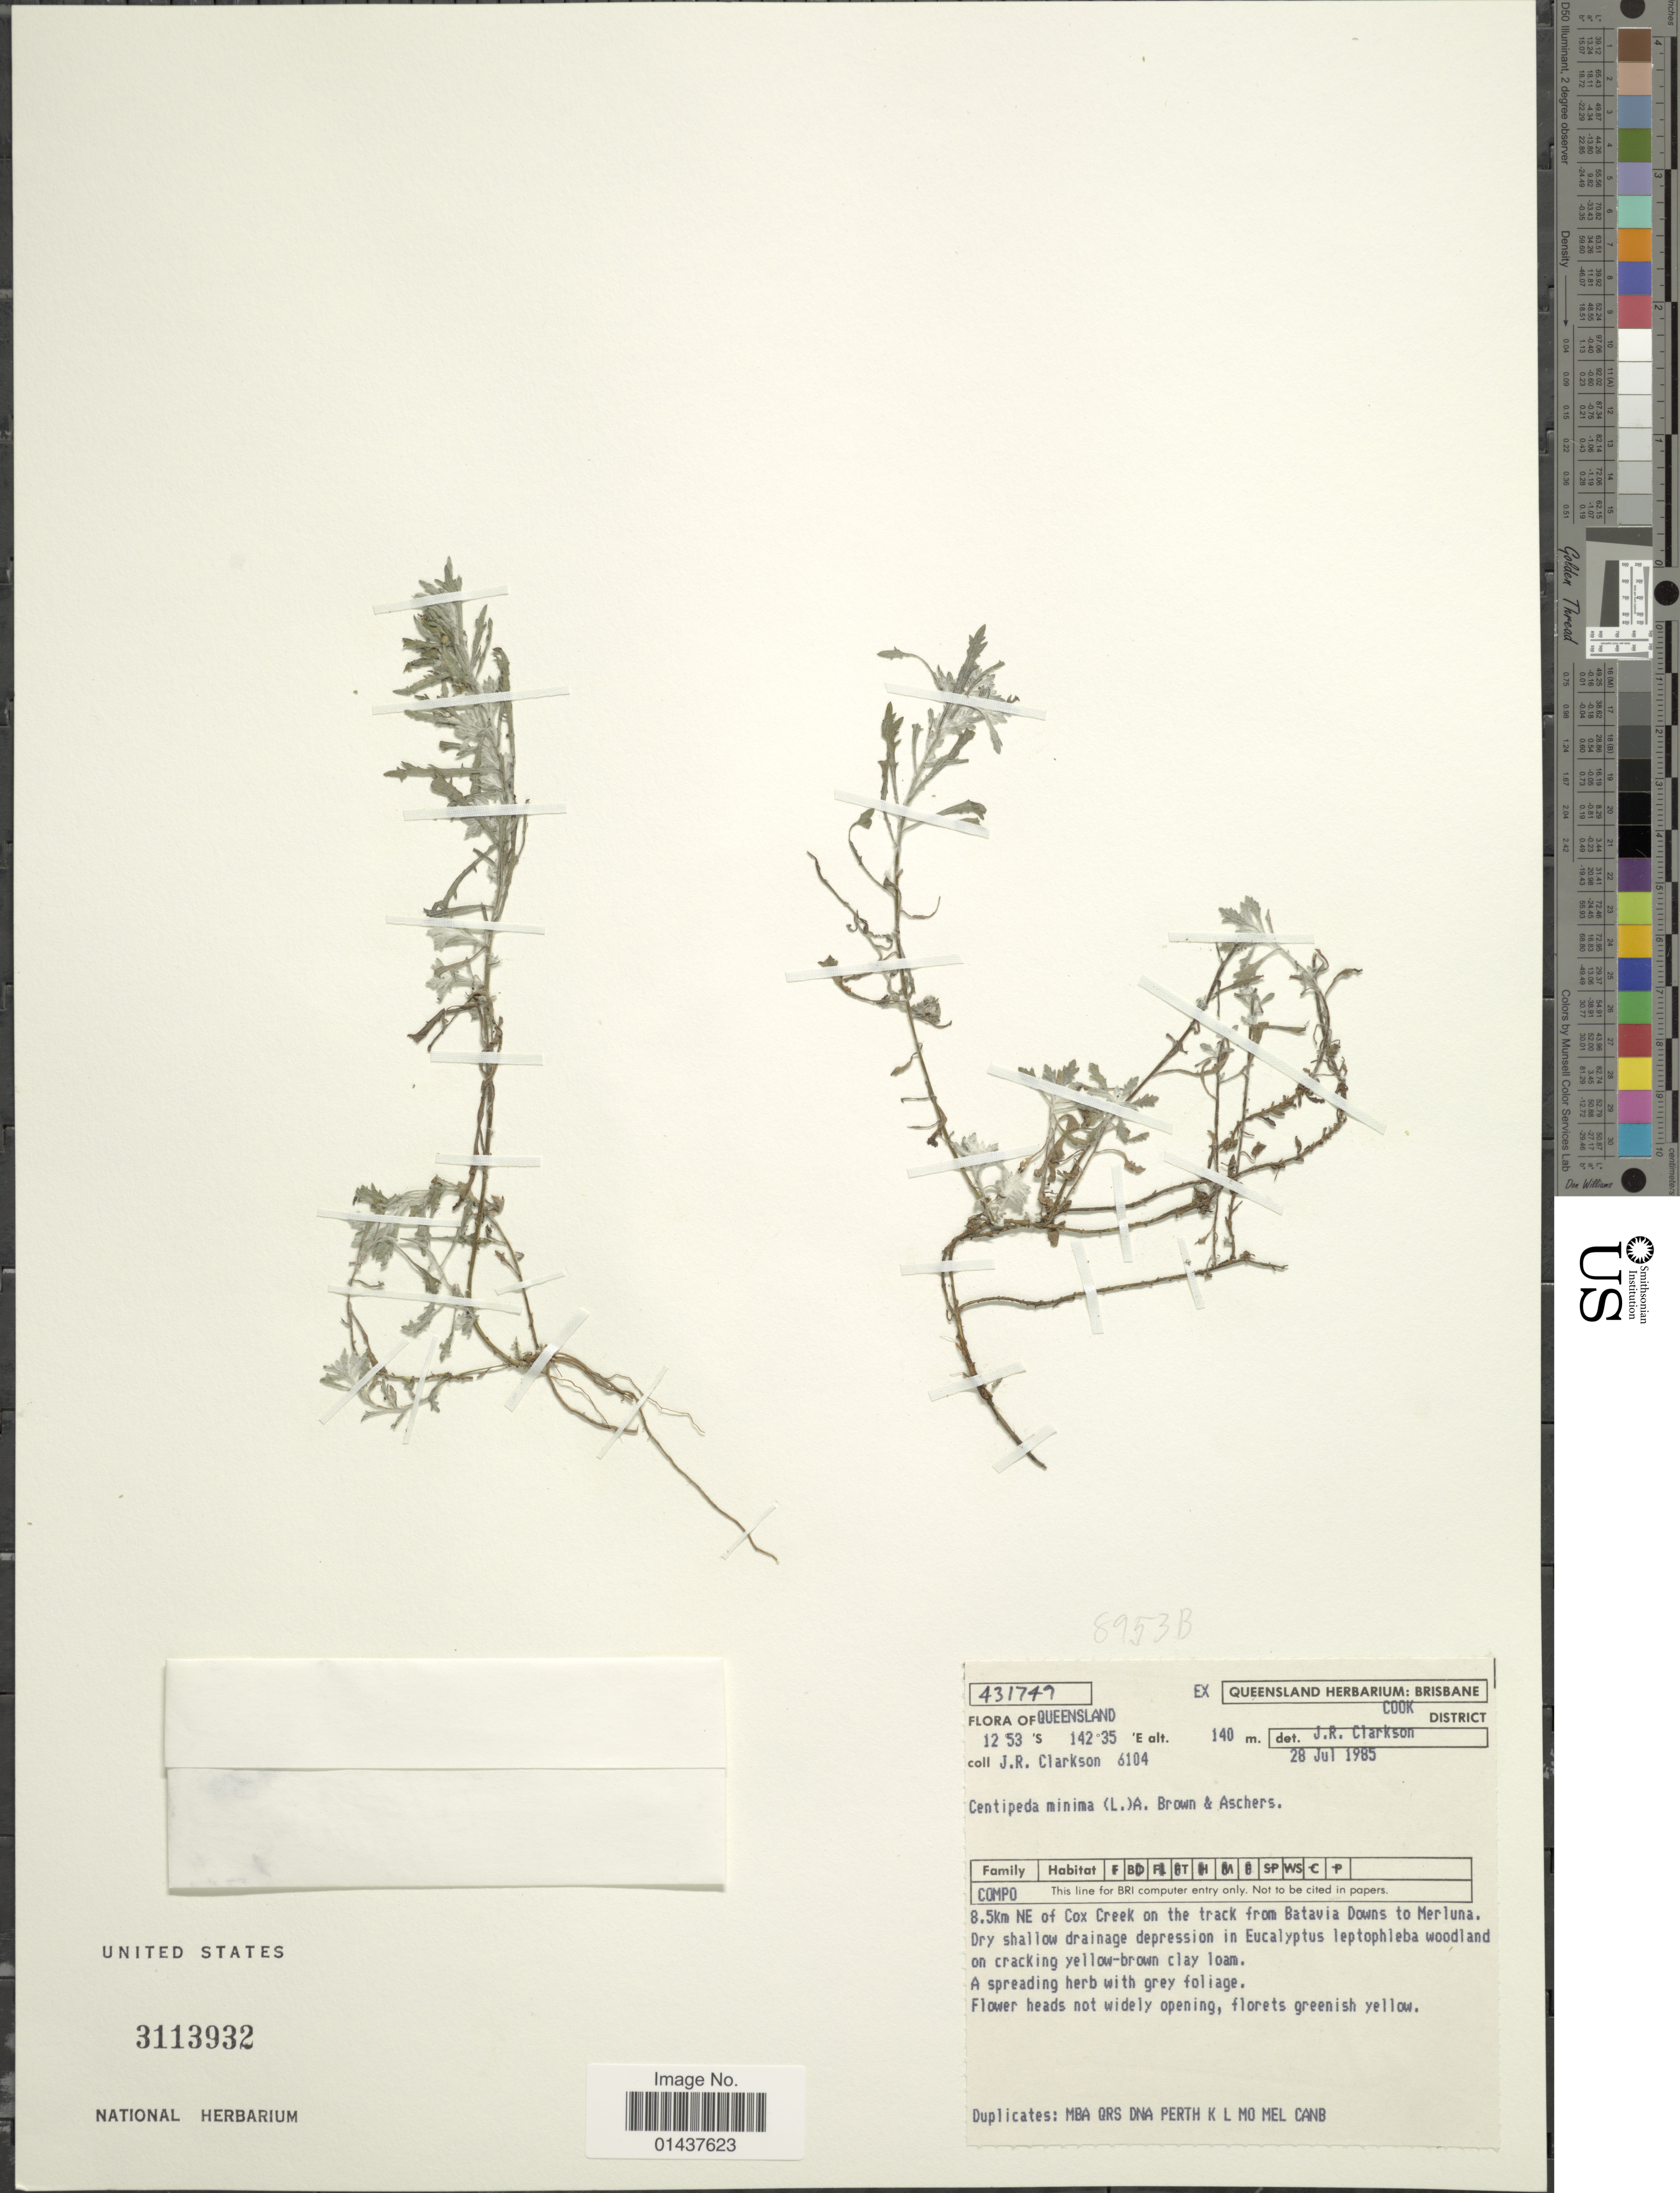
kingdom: Plantae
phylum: Tracheophyta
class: Magnoliopsida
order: Asterales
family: Asteraceae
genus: Centipeda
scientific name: Centipeda minima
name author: (L.) A. Braun & Asch.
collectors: J. Clarkson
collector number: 6104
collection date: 1985-07-28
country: Australia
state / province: Queensland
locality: Cook District, 8.5K m NE of Cox Creek on the track from Batavia Downs to Merluna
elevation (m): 140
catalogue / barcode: US 3113932